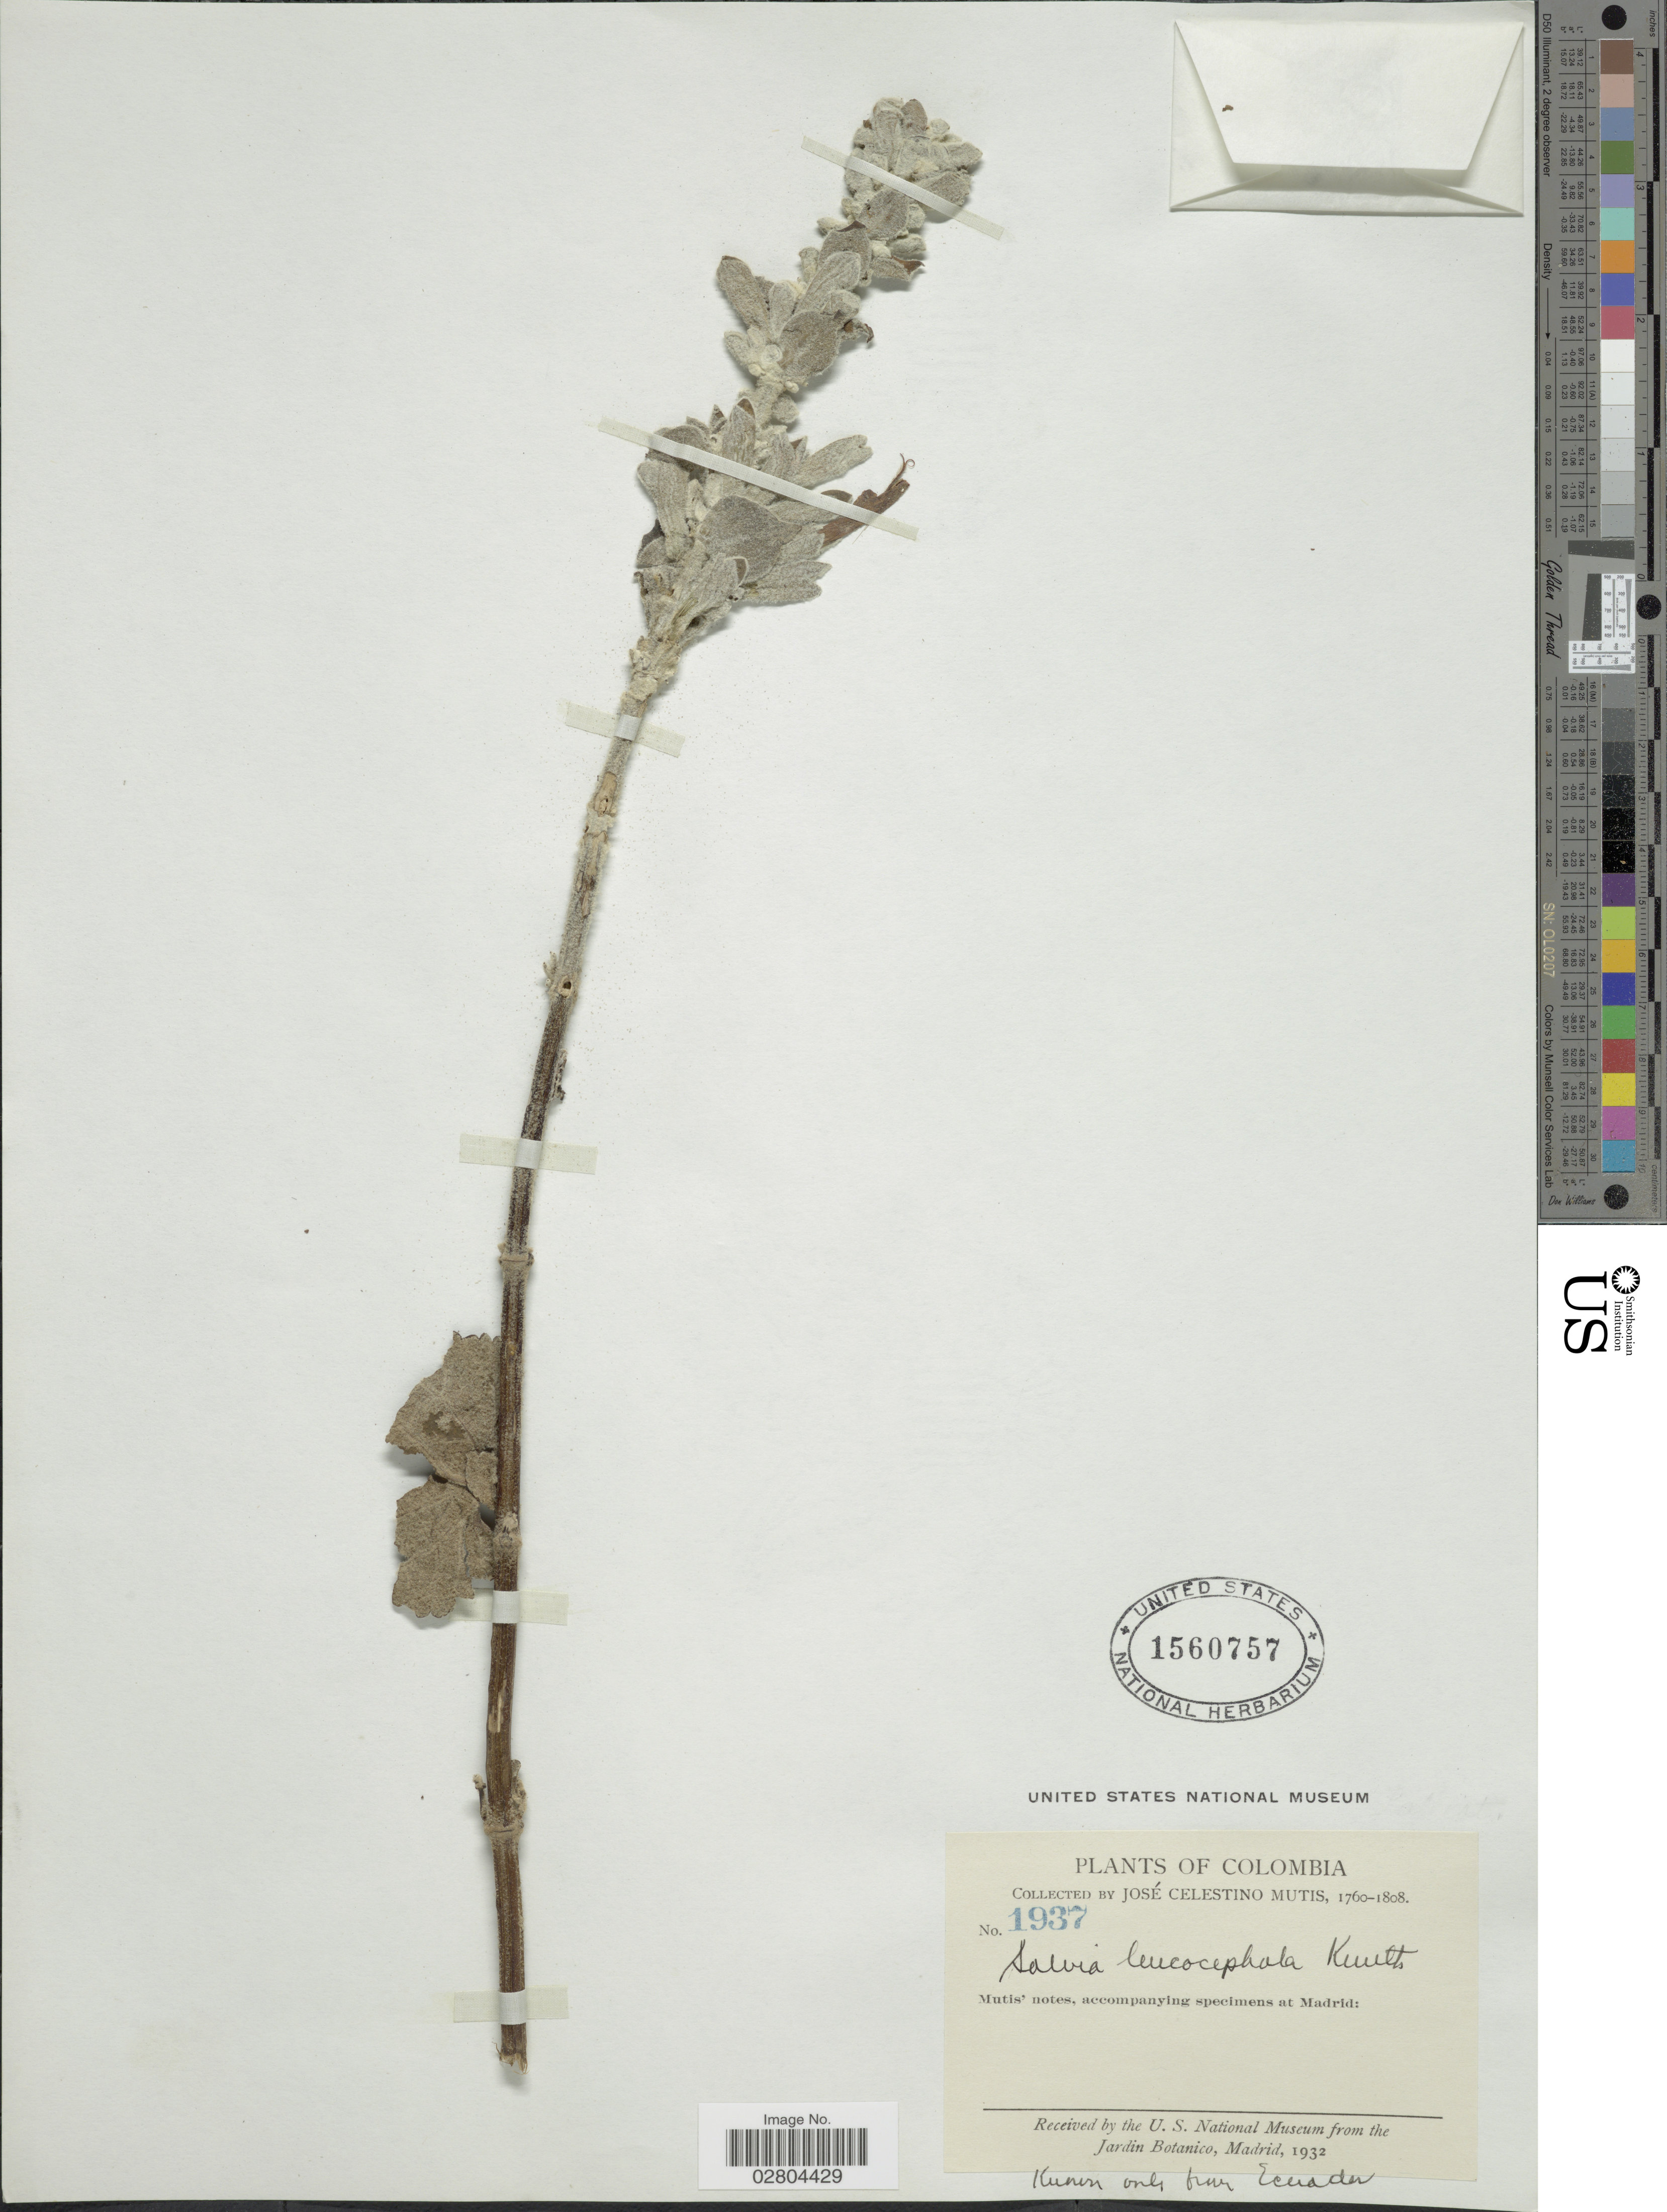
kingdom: Plantae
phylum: Tracheophyta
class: Magnoliopsida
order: Lamiales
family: Lamiaceae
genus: Salvia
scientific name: Salvia leucocephala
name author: Kunth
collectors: J. C. B. Mutis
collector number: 1937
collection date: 1760/1808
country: Colombia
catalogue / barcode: US 1560757